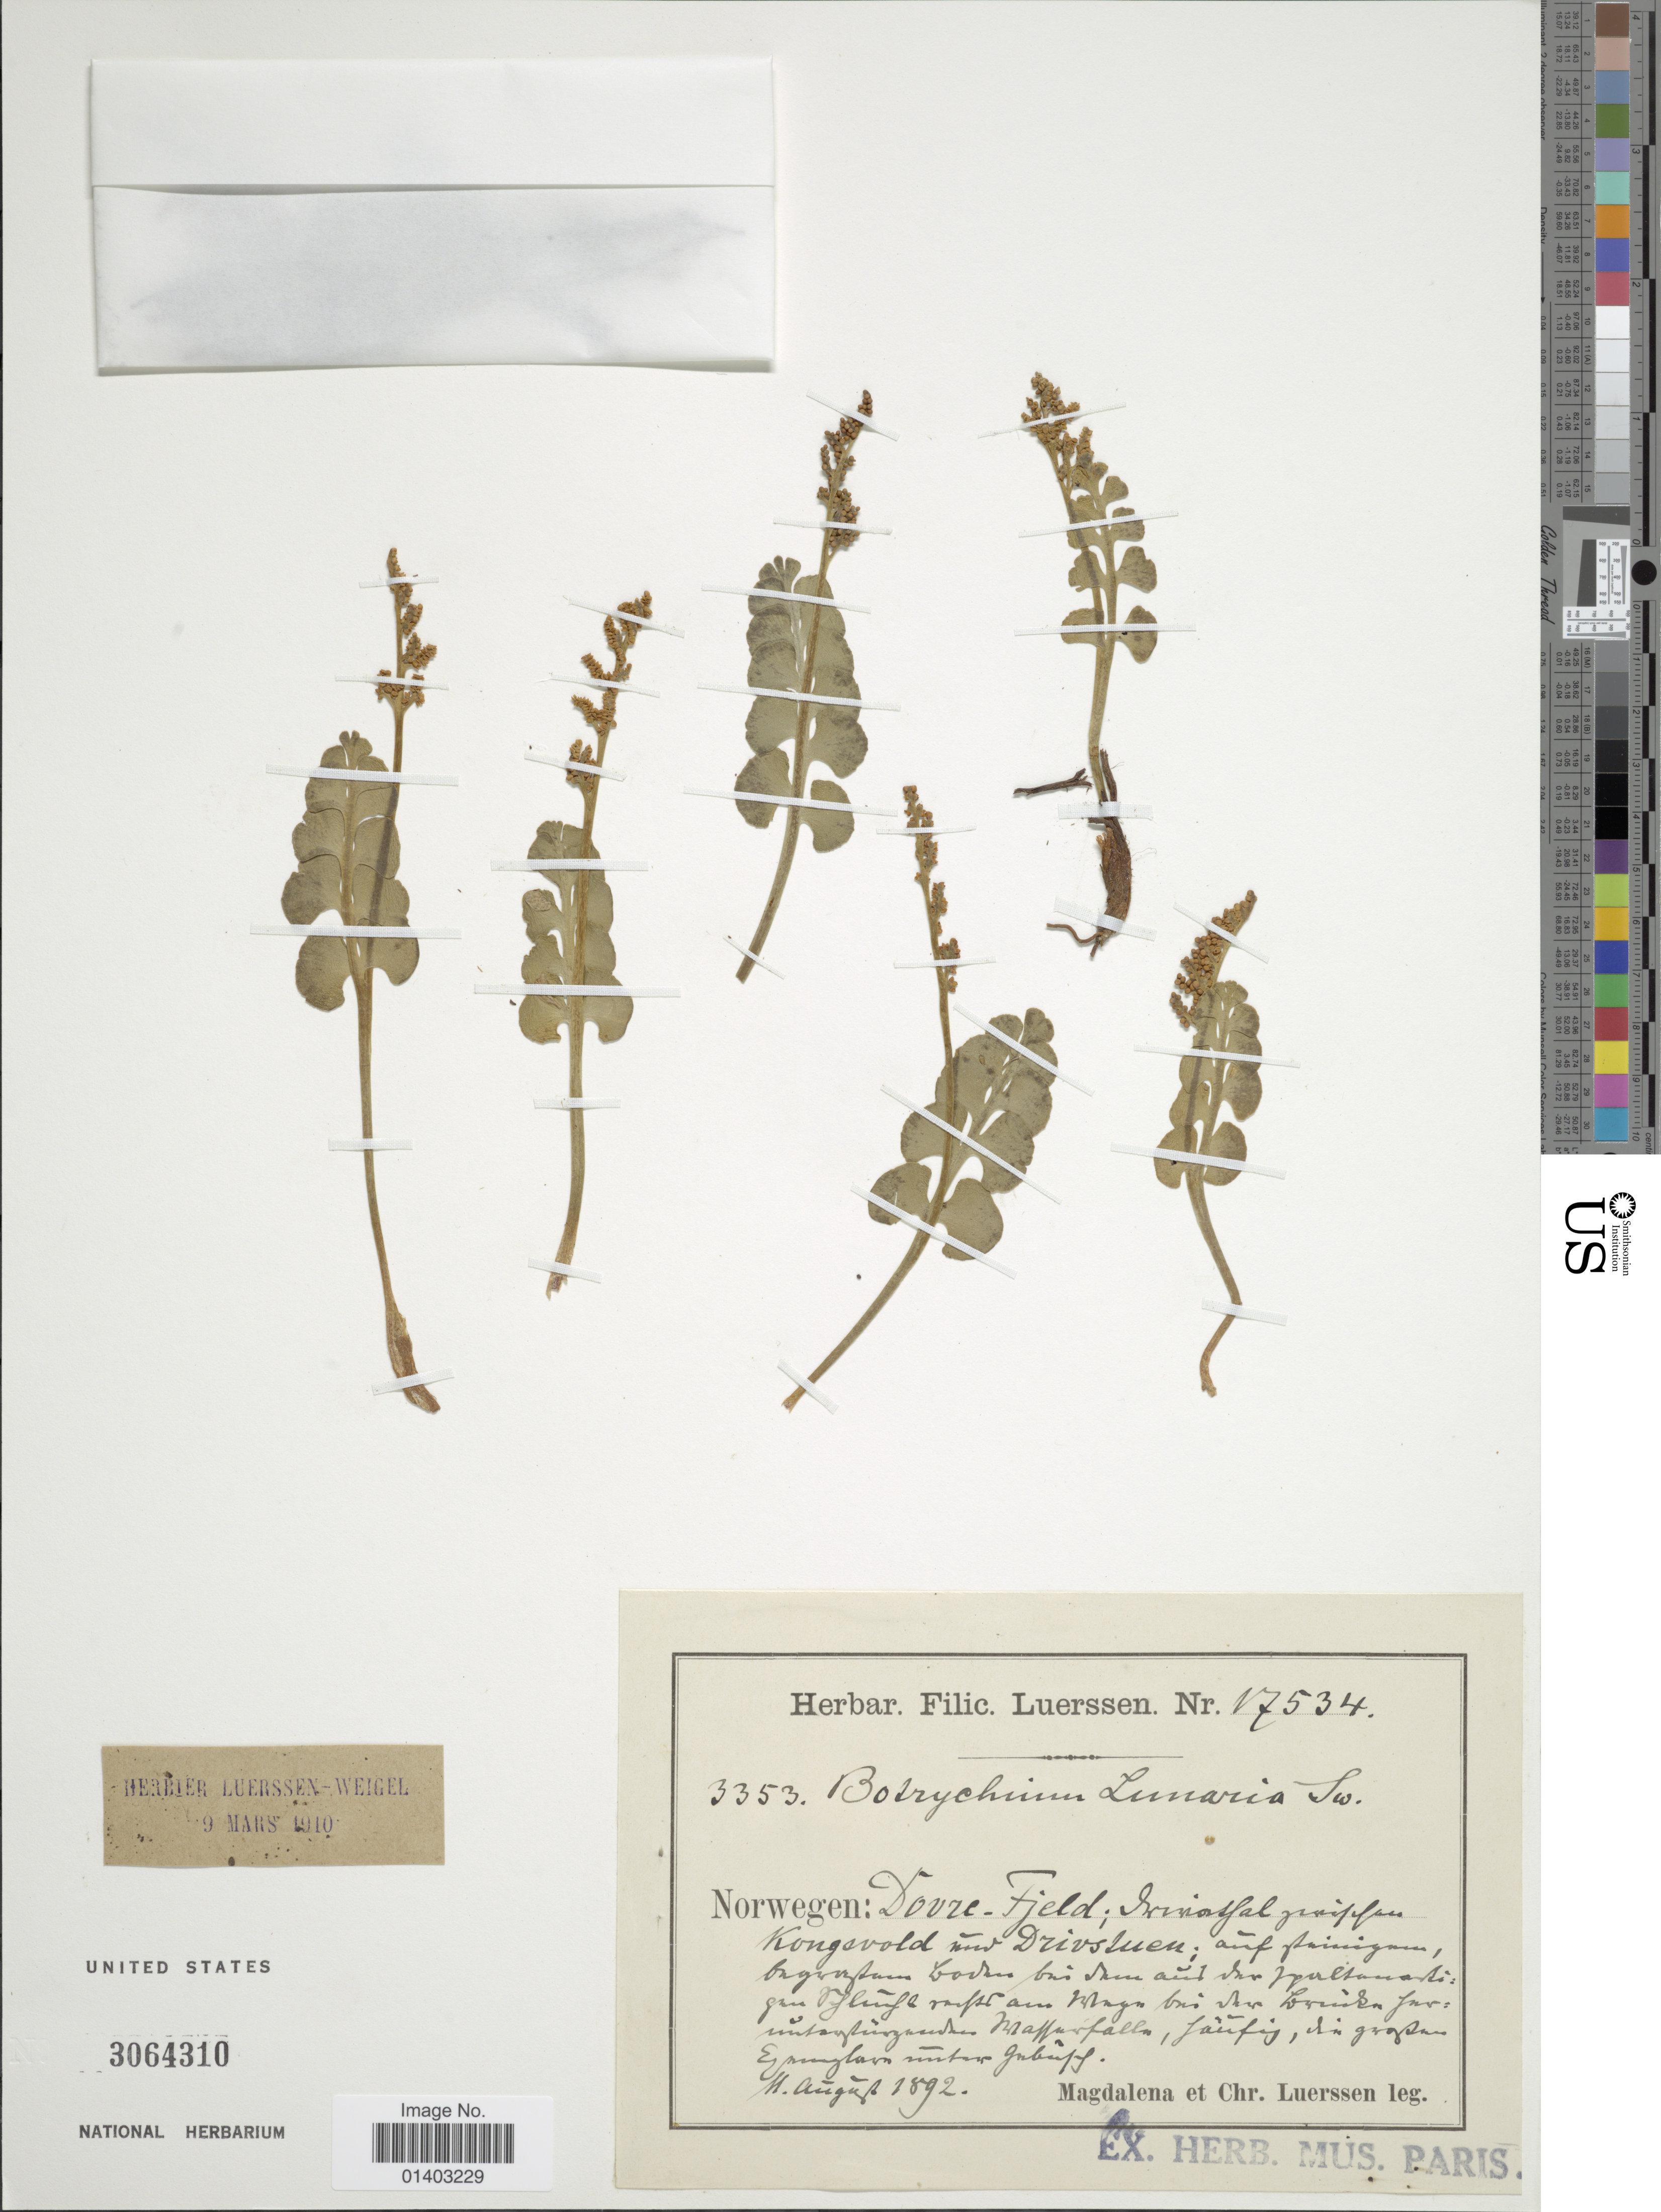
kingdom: Plantae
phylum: Tracheophyta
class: Polypodiopsida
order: Ophioglossales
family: Ophioglossaceae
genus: Botrychium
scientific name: Botrychium lunaria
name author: (L.) Sw.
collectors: Magdalena & C. Luerssen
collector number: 3353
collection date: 1892-08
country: Norway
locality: Dovre-Fjeld; [illegible text]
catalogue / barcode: US 3064310